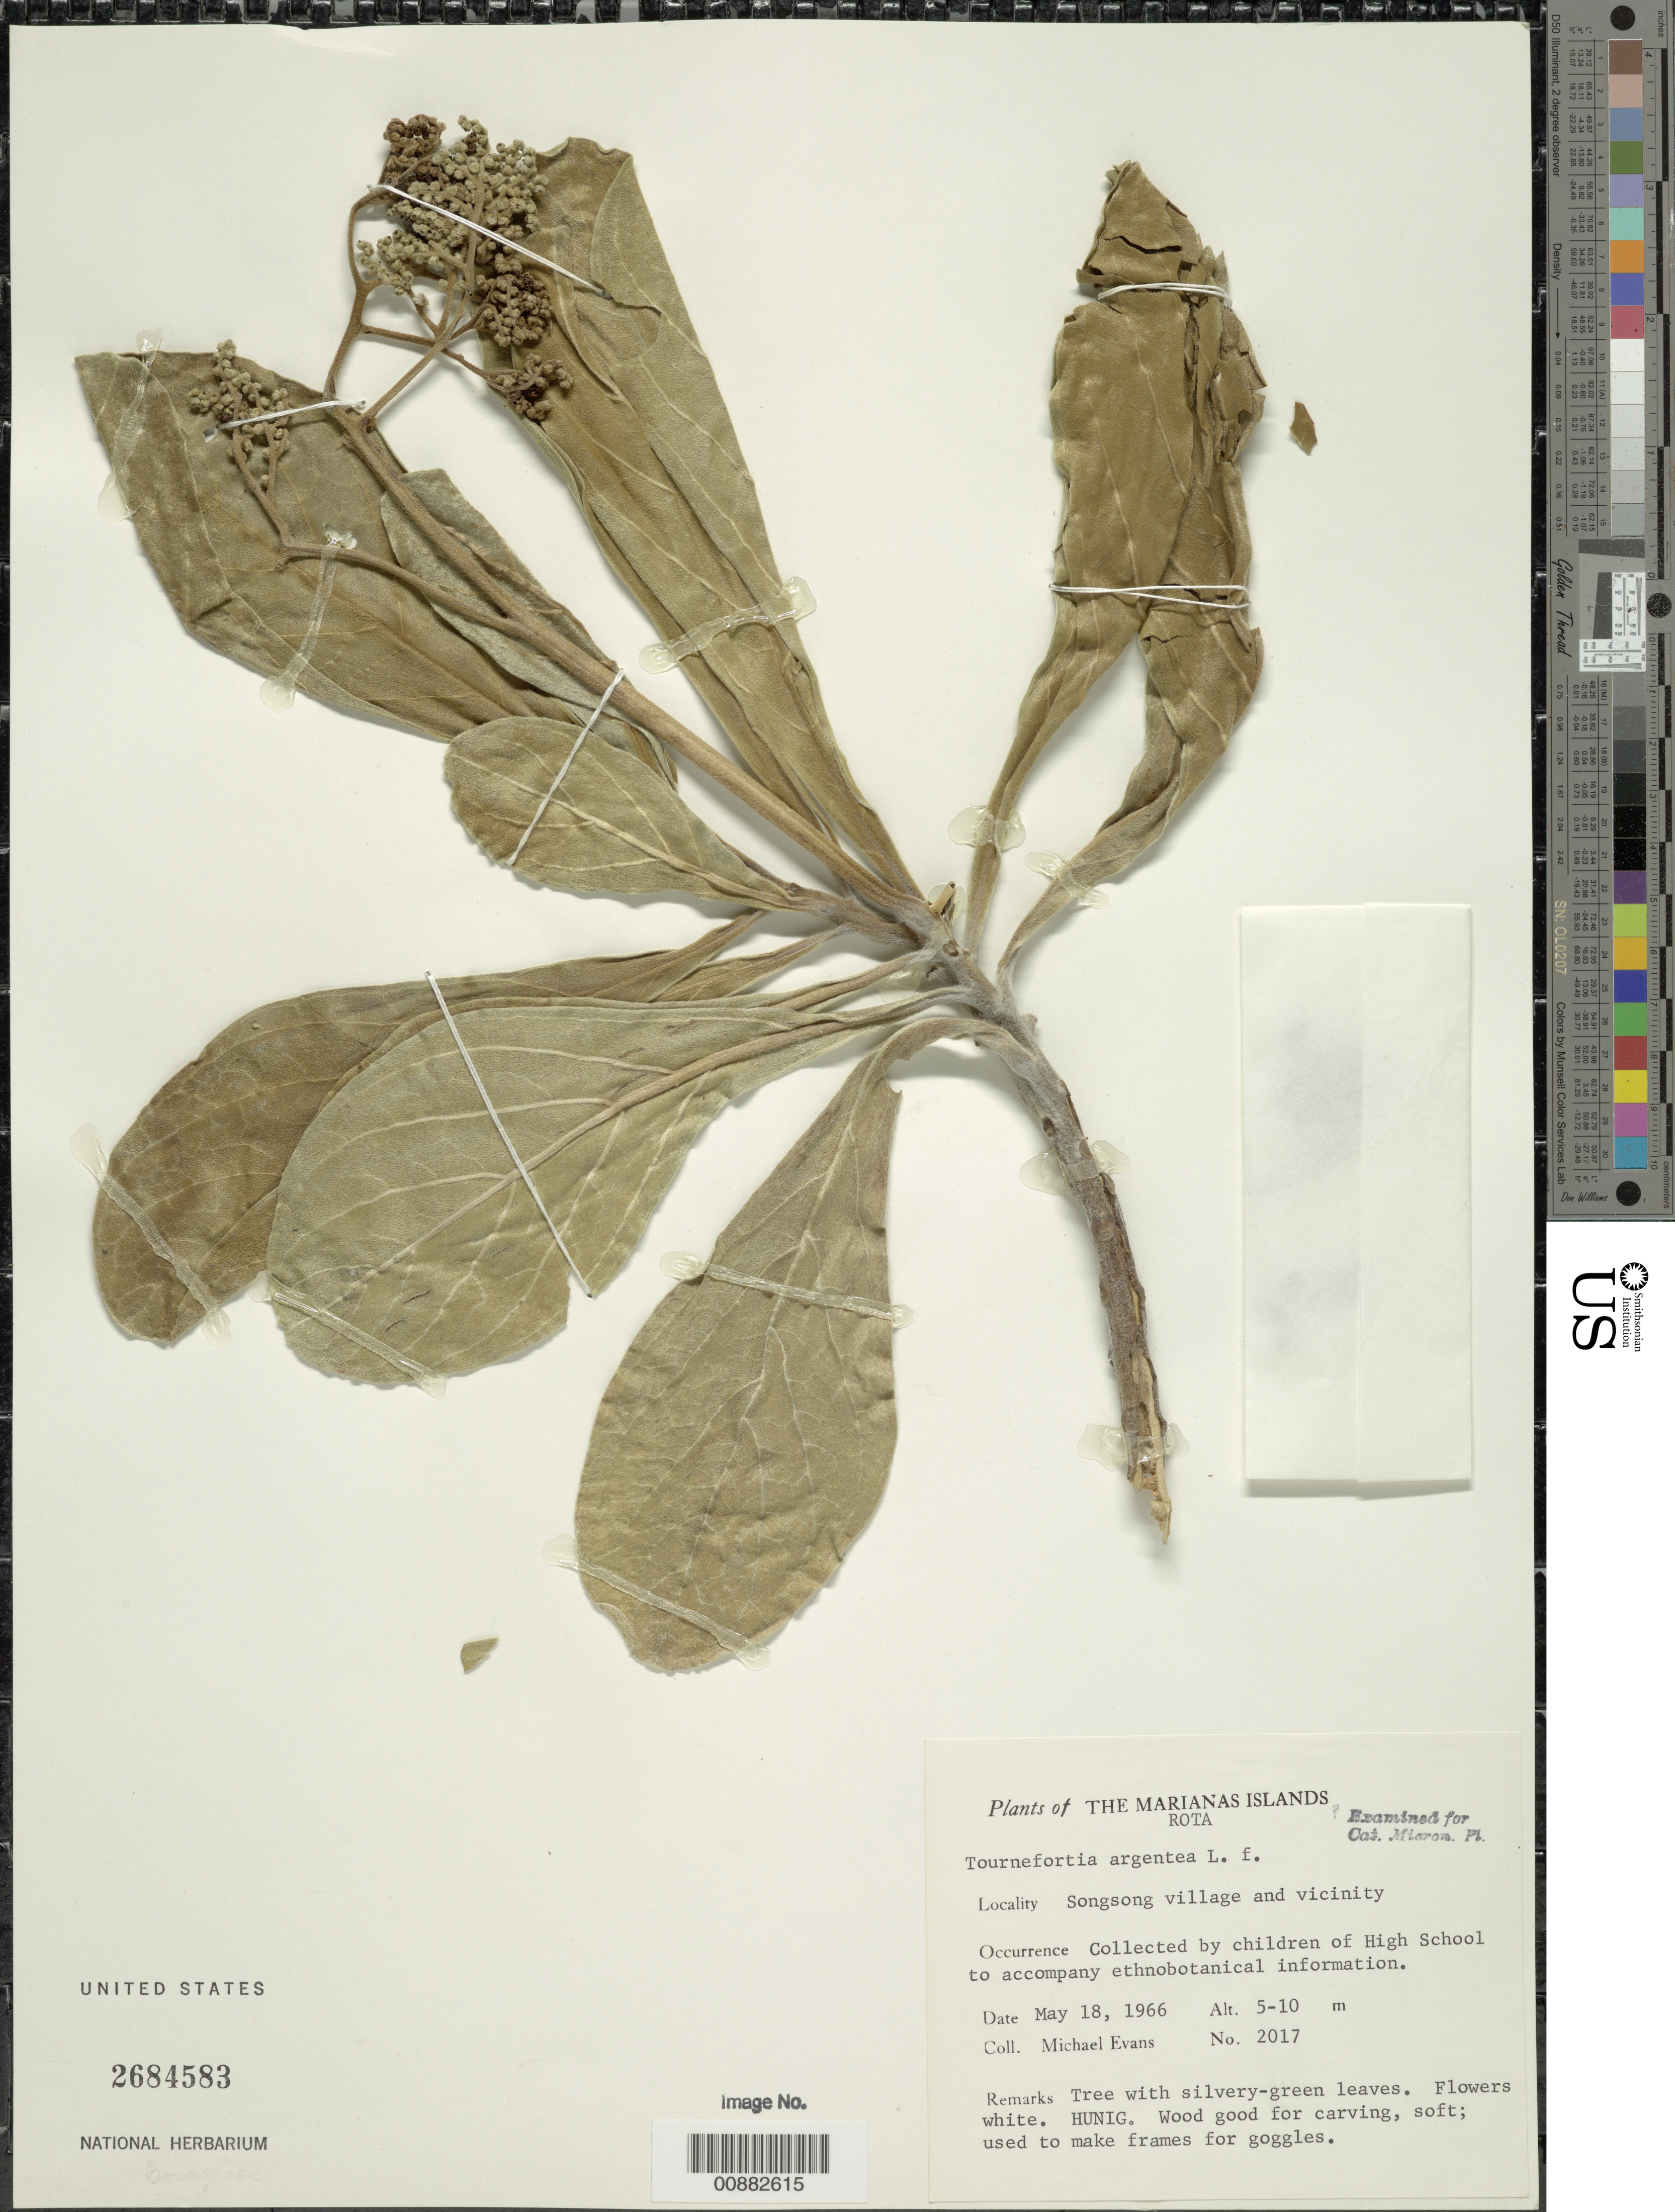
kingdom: Plantae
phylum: Tracheophyta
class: Magnoliopsida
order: Boraginales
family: Heliotropiaceae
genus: Heliotropium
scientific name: Heliotropium arboreum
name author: (Blanco) Mabberley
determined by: Wagner, W. L., (BOT), Smithsonian Institution - National Museum of Natural History (UNITED STATES)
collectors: M. Evans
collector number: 2017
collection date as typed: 18 May 1966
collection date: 1966-05-18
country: Northern Mariana Islands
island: Rota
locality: Songsong Village.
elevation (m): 5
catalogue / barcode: US 2684583